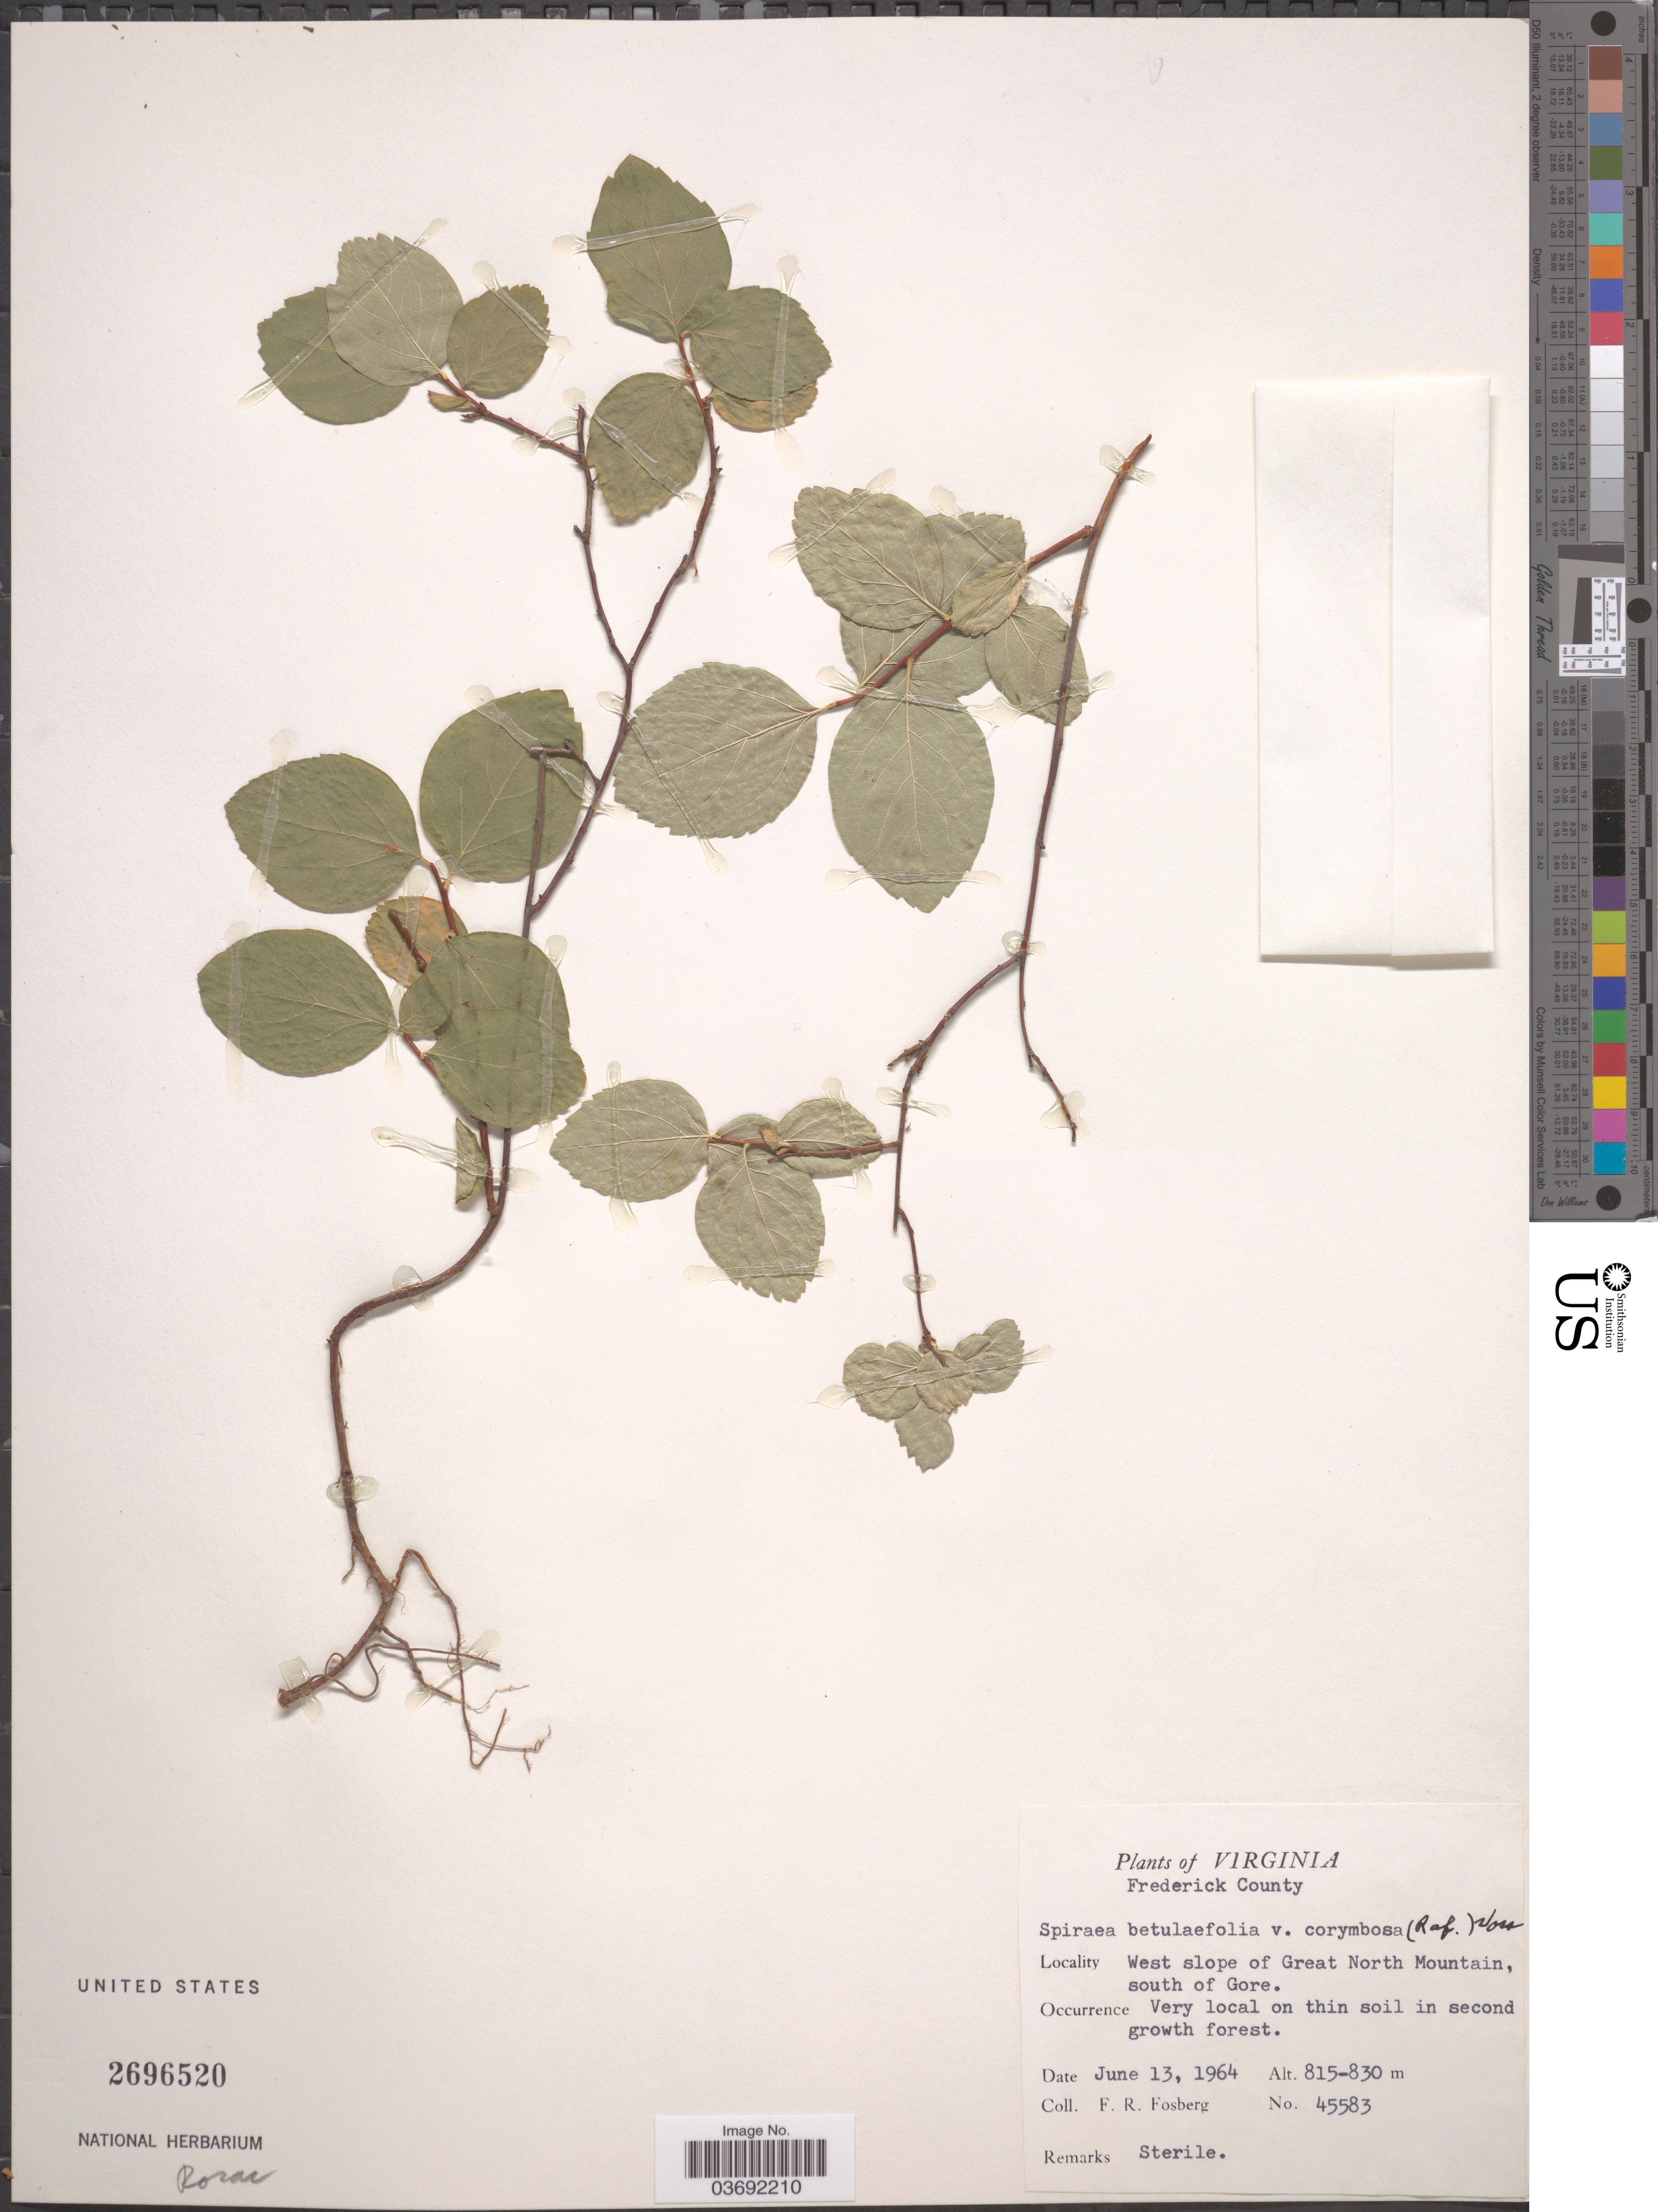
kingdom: Plantae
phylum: Tracheophyta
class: Magnoliopsida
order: Rosales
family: Rosaceae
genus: Spiraea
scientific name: Spiraea betulifolia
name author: Pall.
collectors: F. R. Fosberg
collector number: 45583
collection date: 1964-06-13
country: United States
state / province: Virginia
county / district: Frederick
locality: Frederick County. West slope of Great North Mountain, south of Gore.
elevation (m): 815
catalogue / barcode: US 2696520